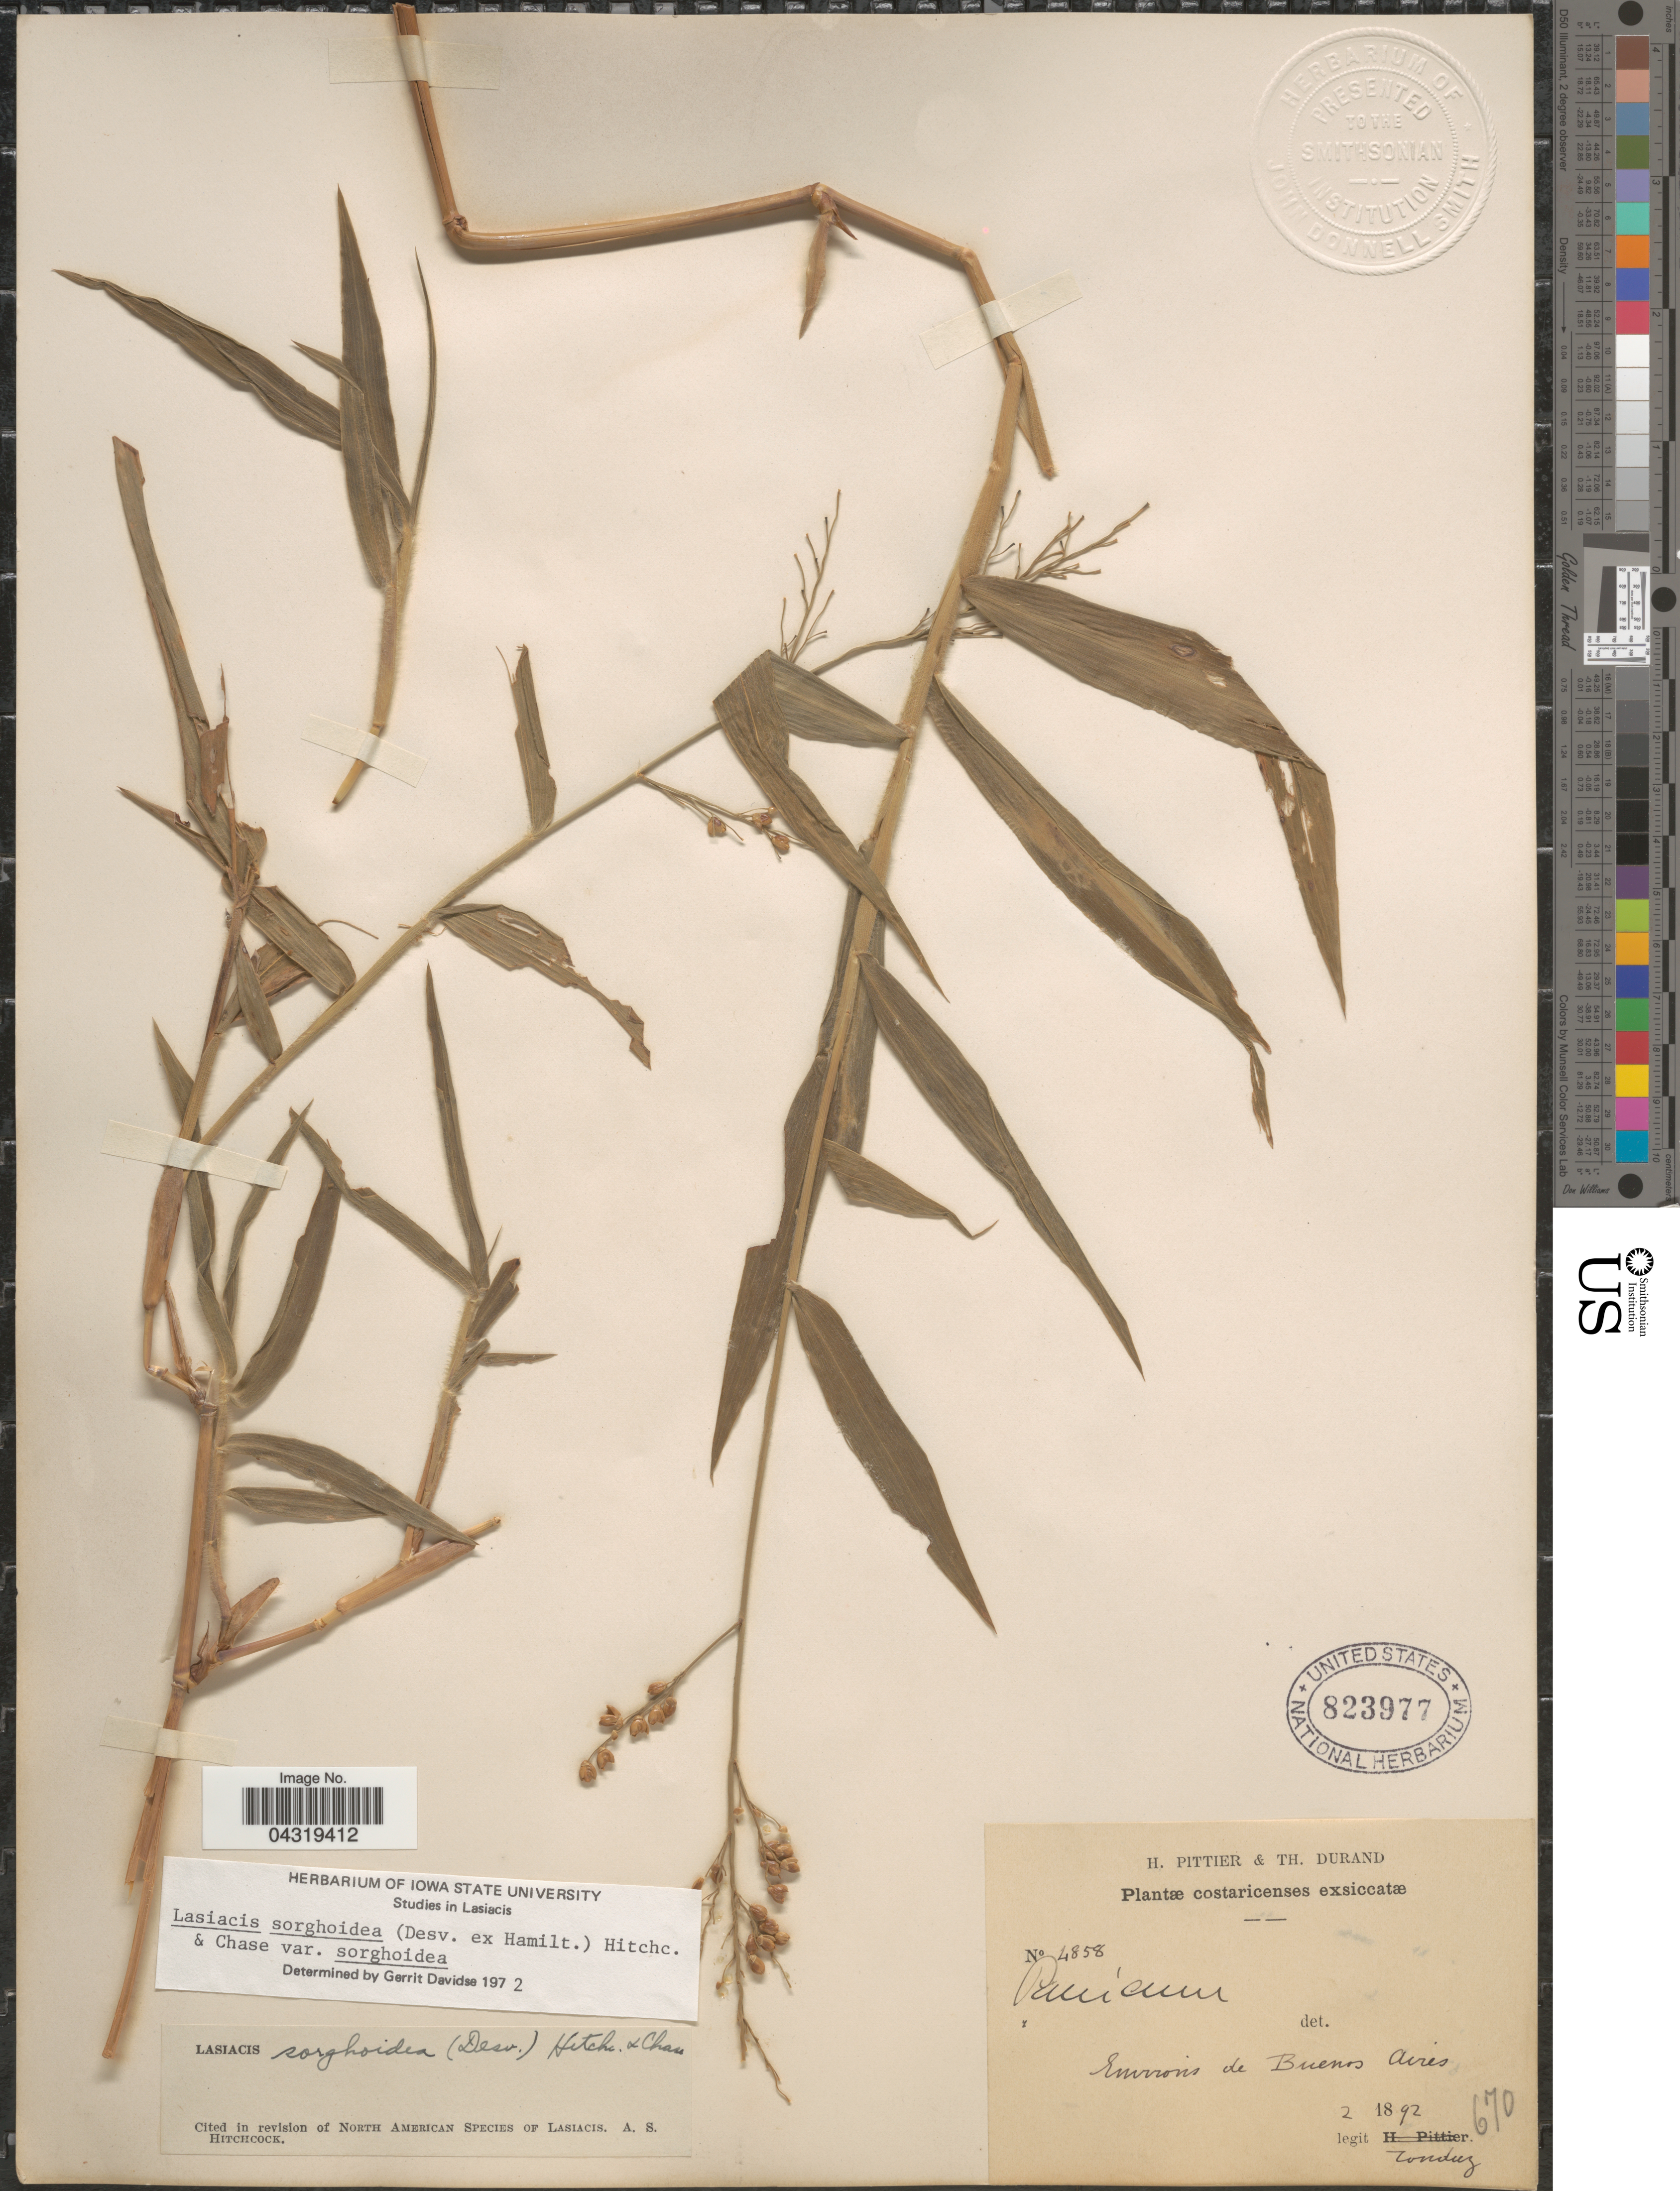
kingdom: Plantae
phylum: Tracheophyta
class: Liliopsida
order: Poales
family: Poaceae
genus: Lasiacis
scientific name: Lasiacis sorghoidea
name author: (Desv. ex Ham.) Hitchc. & Chase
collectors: Tonduz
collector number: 4856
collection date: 1892-02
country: Argentina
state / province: Buenos Aires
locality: Environs de Buenos Aires.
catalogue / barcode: US 823977